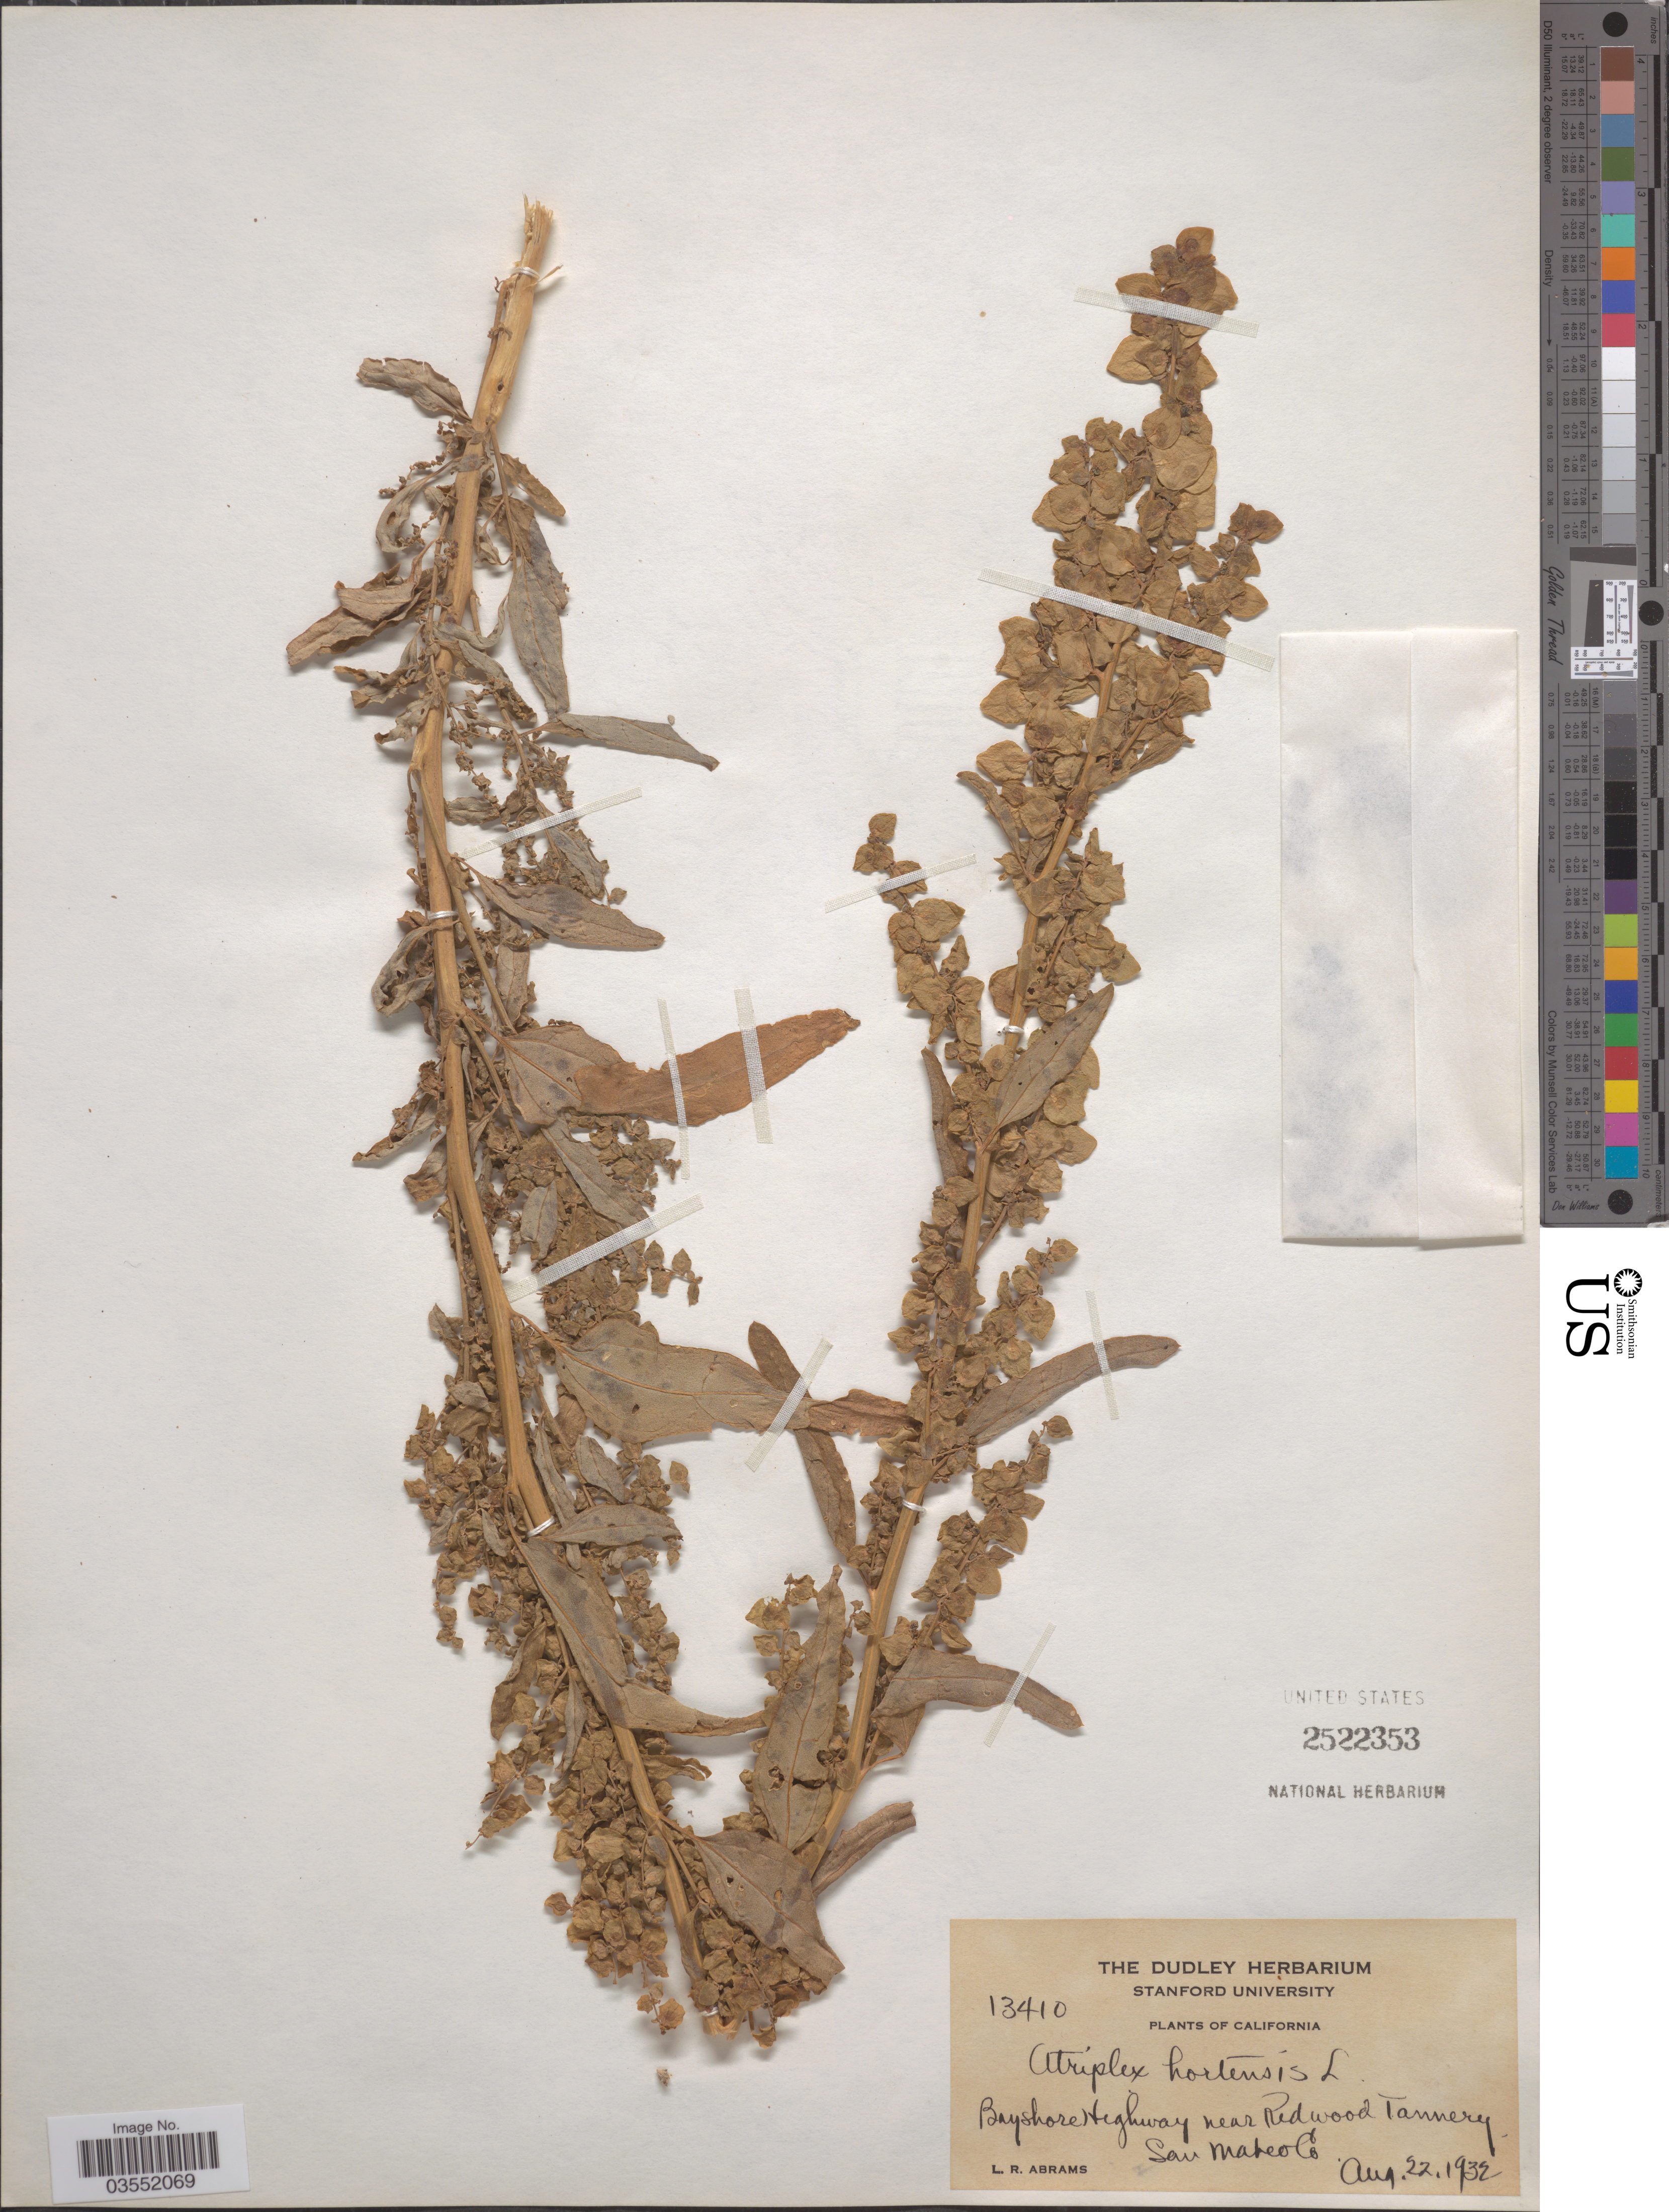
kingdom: Plantae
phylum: Tracheophyta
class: Magnoliopsida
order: Caryophyllales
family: Amaranthaceae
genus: Atriplex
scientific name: Atriplex hortensis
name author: L.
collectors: L. Abrams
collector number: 13410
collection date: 1932-08-22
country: United States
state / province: California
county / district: San Mateo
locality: Bayshore Highway near Red wood Tannery. San Mateo Co.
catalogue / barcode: US 2522323